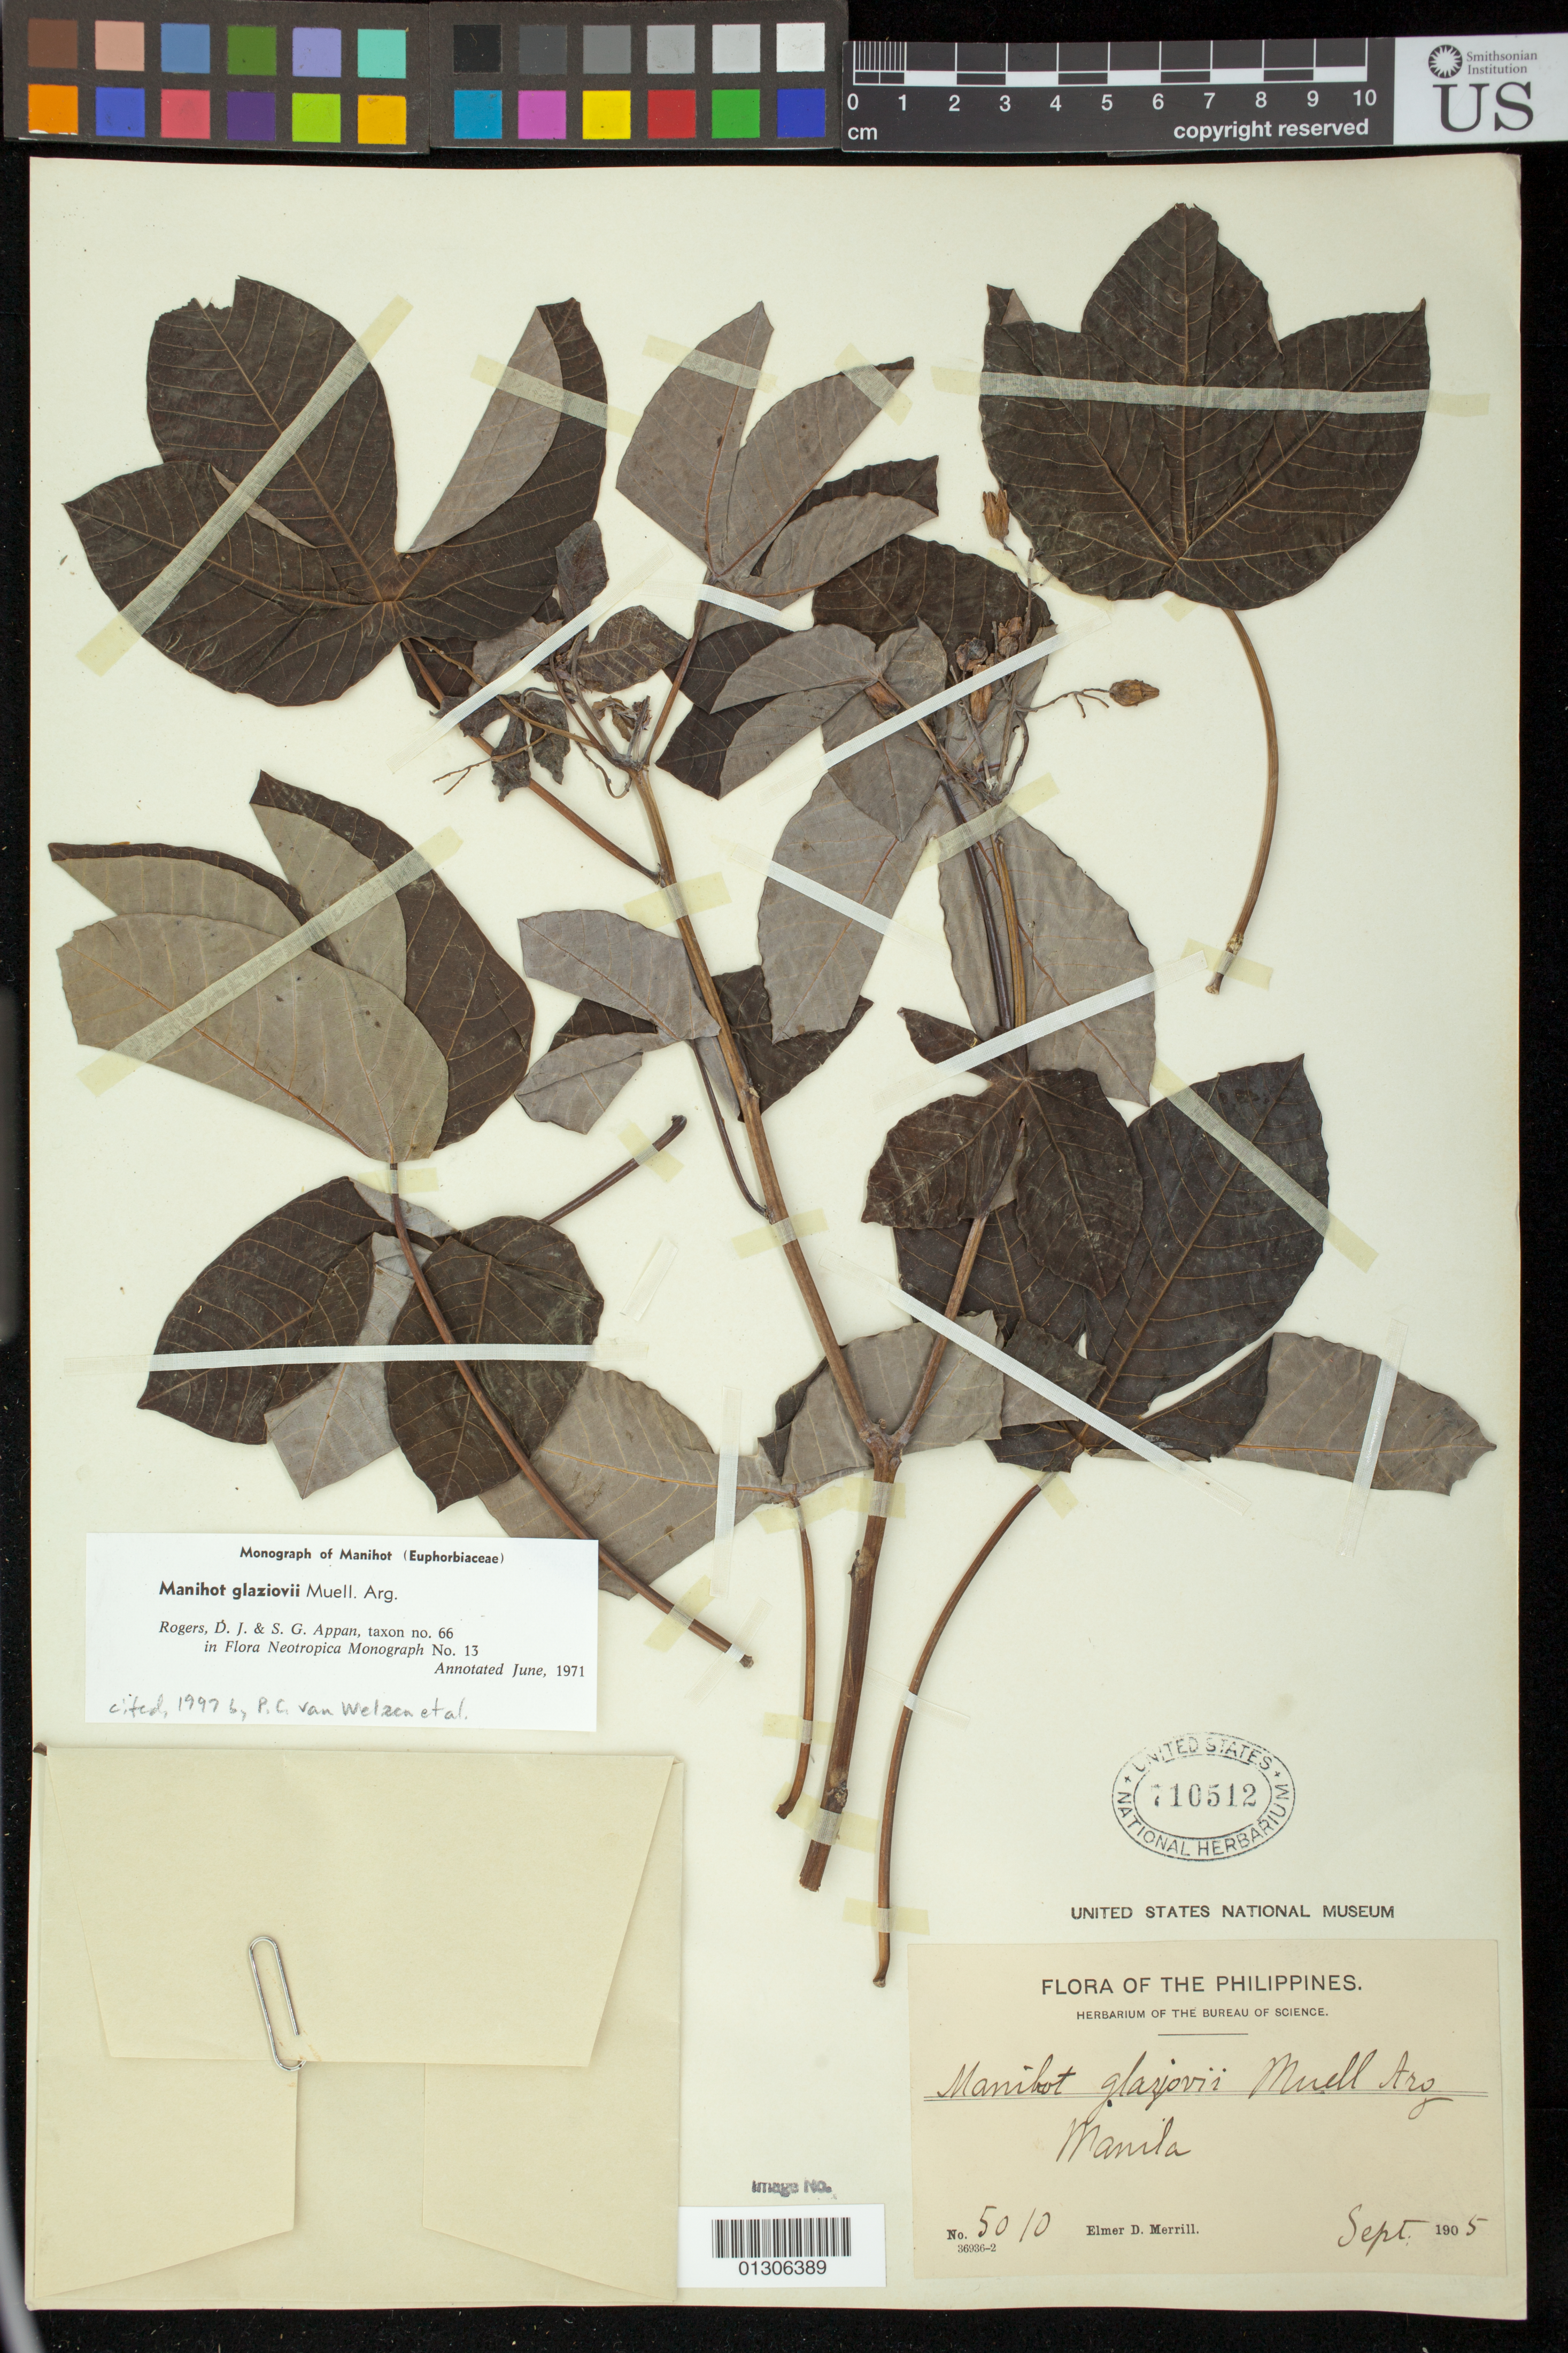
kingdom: Plantae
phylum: Tracheophyta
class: Magnoliopsida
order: Malpighiales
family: Euphorbiaceae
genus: Manihot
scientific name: Manihot glaziovii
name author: Müll. Arg.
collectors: E. D. Merrill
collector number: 5010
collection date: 1905-09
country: Philippines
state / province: National Capital Region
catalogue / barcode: US 710512